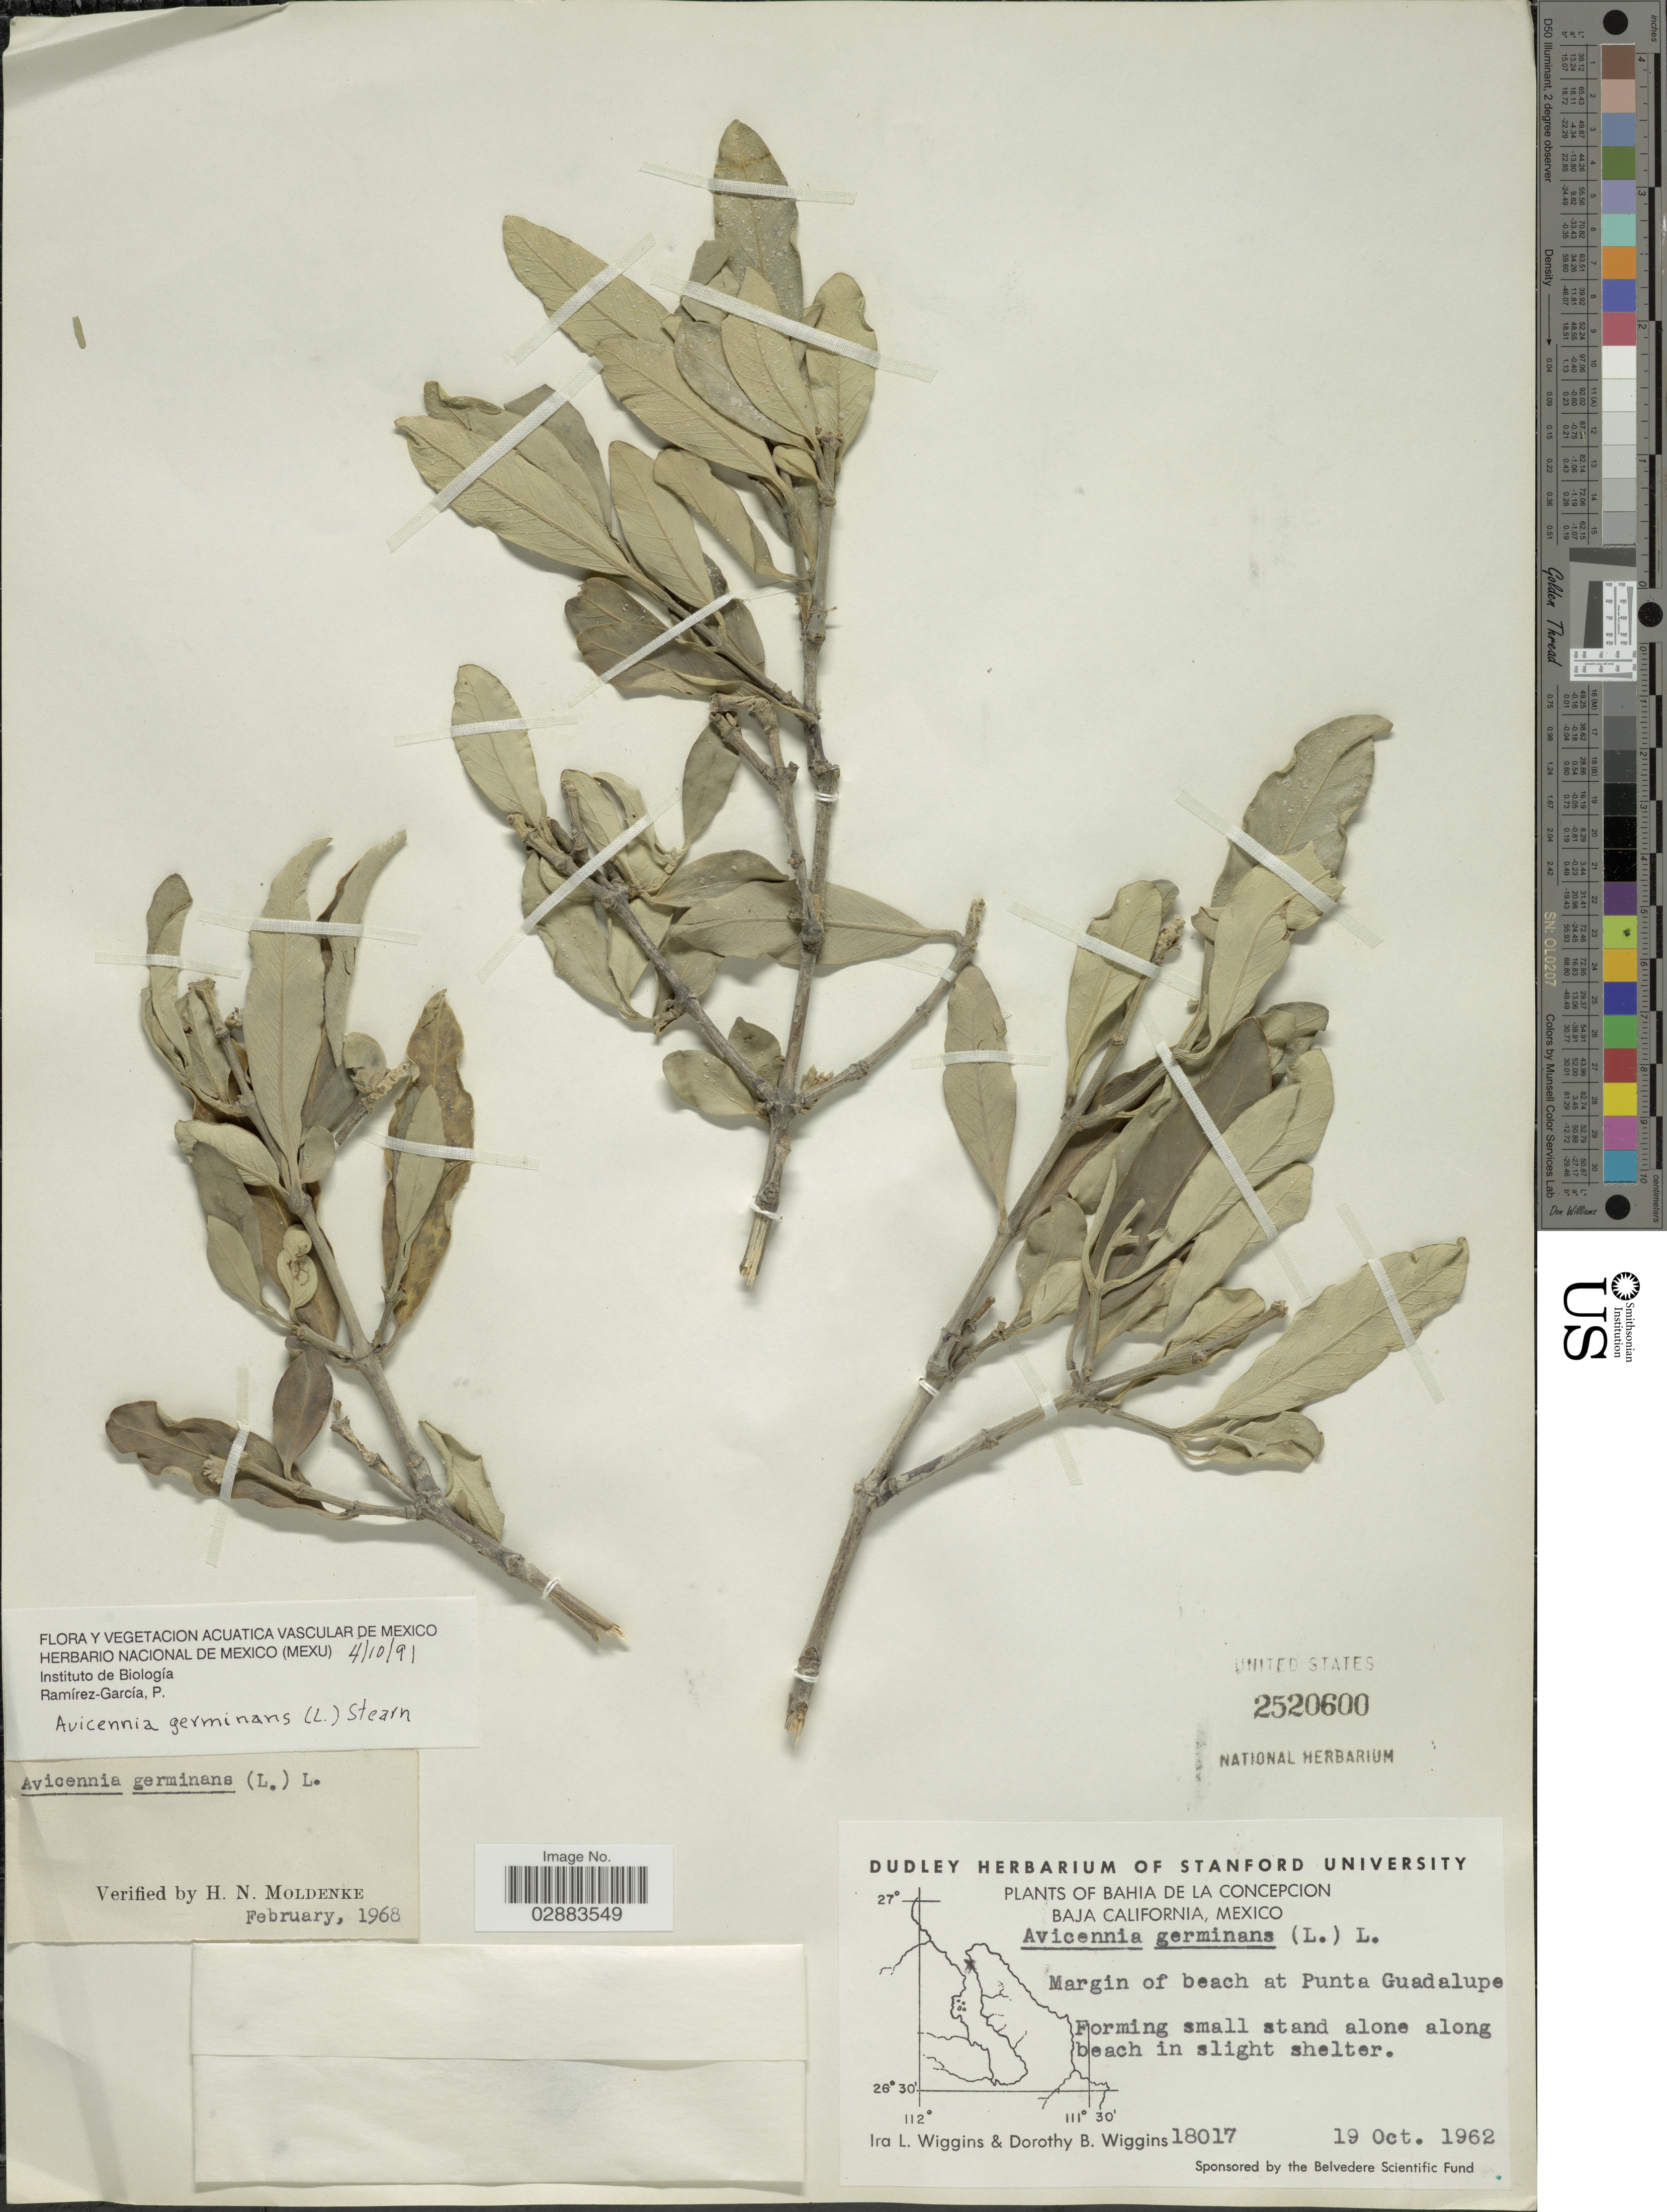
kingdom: Plantae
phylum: Tracheophyta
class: Magnoliopsida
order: Lamiales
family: Acanthaceae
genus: Avicennia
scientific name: Avicennia germinans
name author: (L.) L.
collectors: I. L. Wiggins & D. B. Wiggins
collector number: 18017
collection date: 1962-10-19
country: Mexico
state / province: Baja California Sur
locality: Bahia de la Concepcion. Margin of beach at Punta Guadalupe.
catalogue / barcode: US 2520600